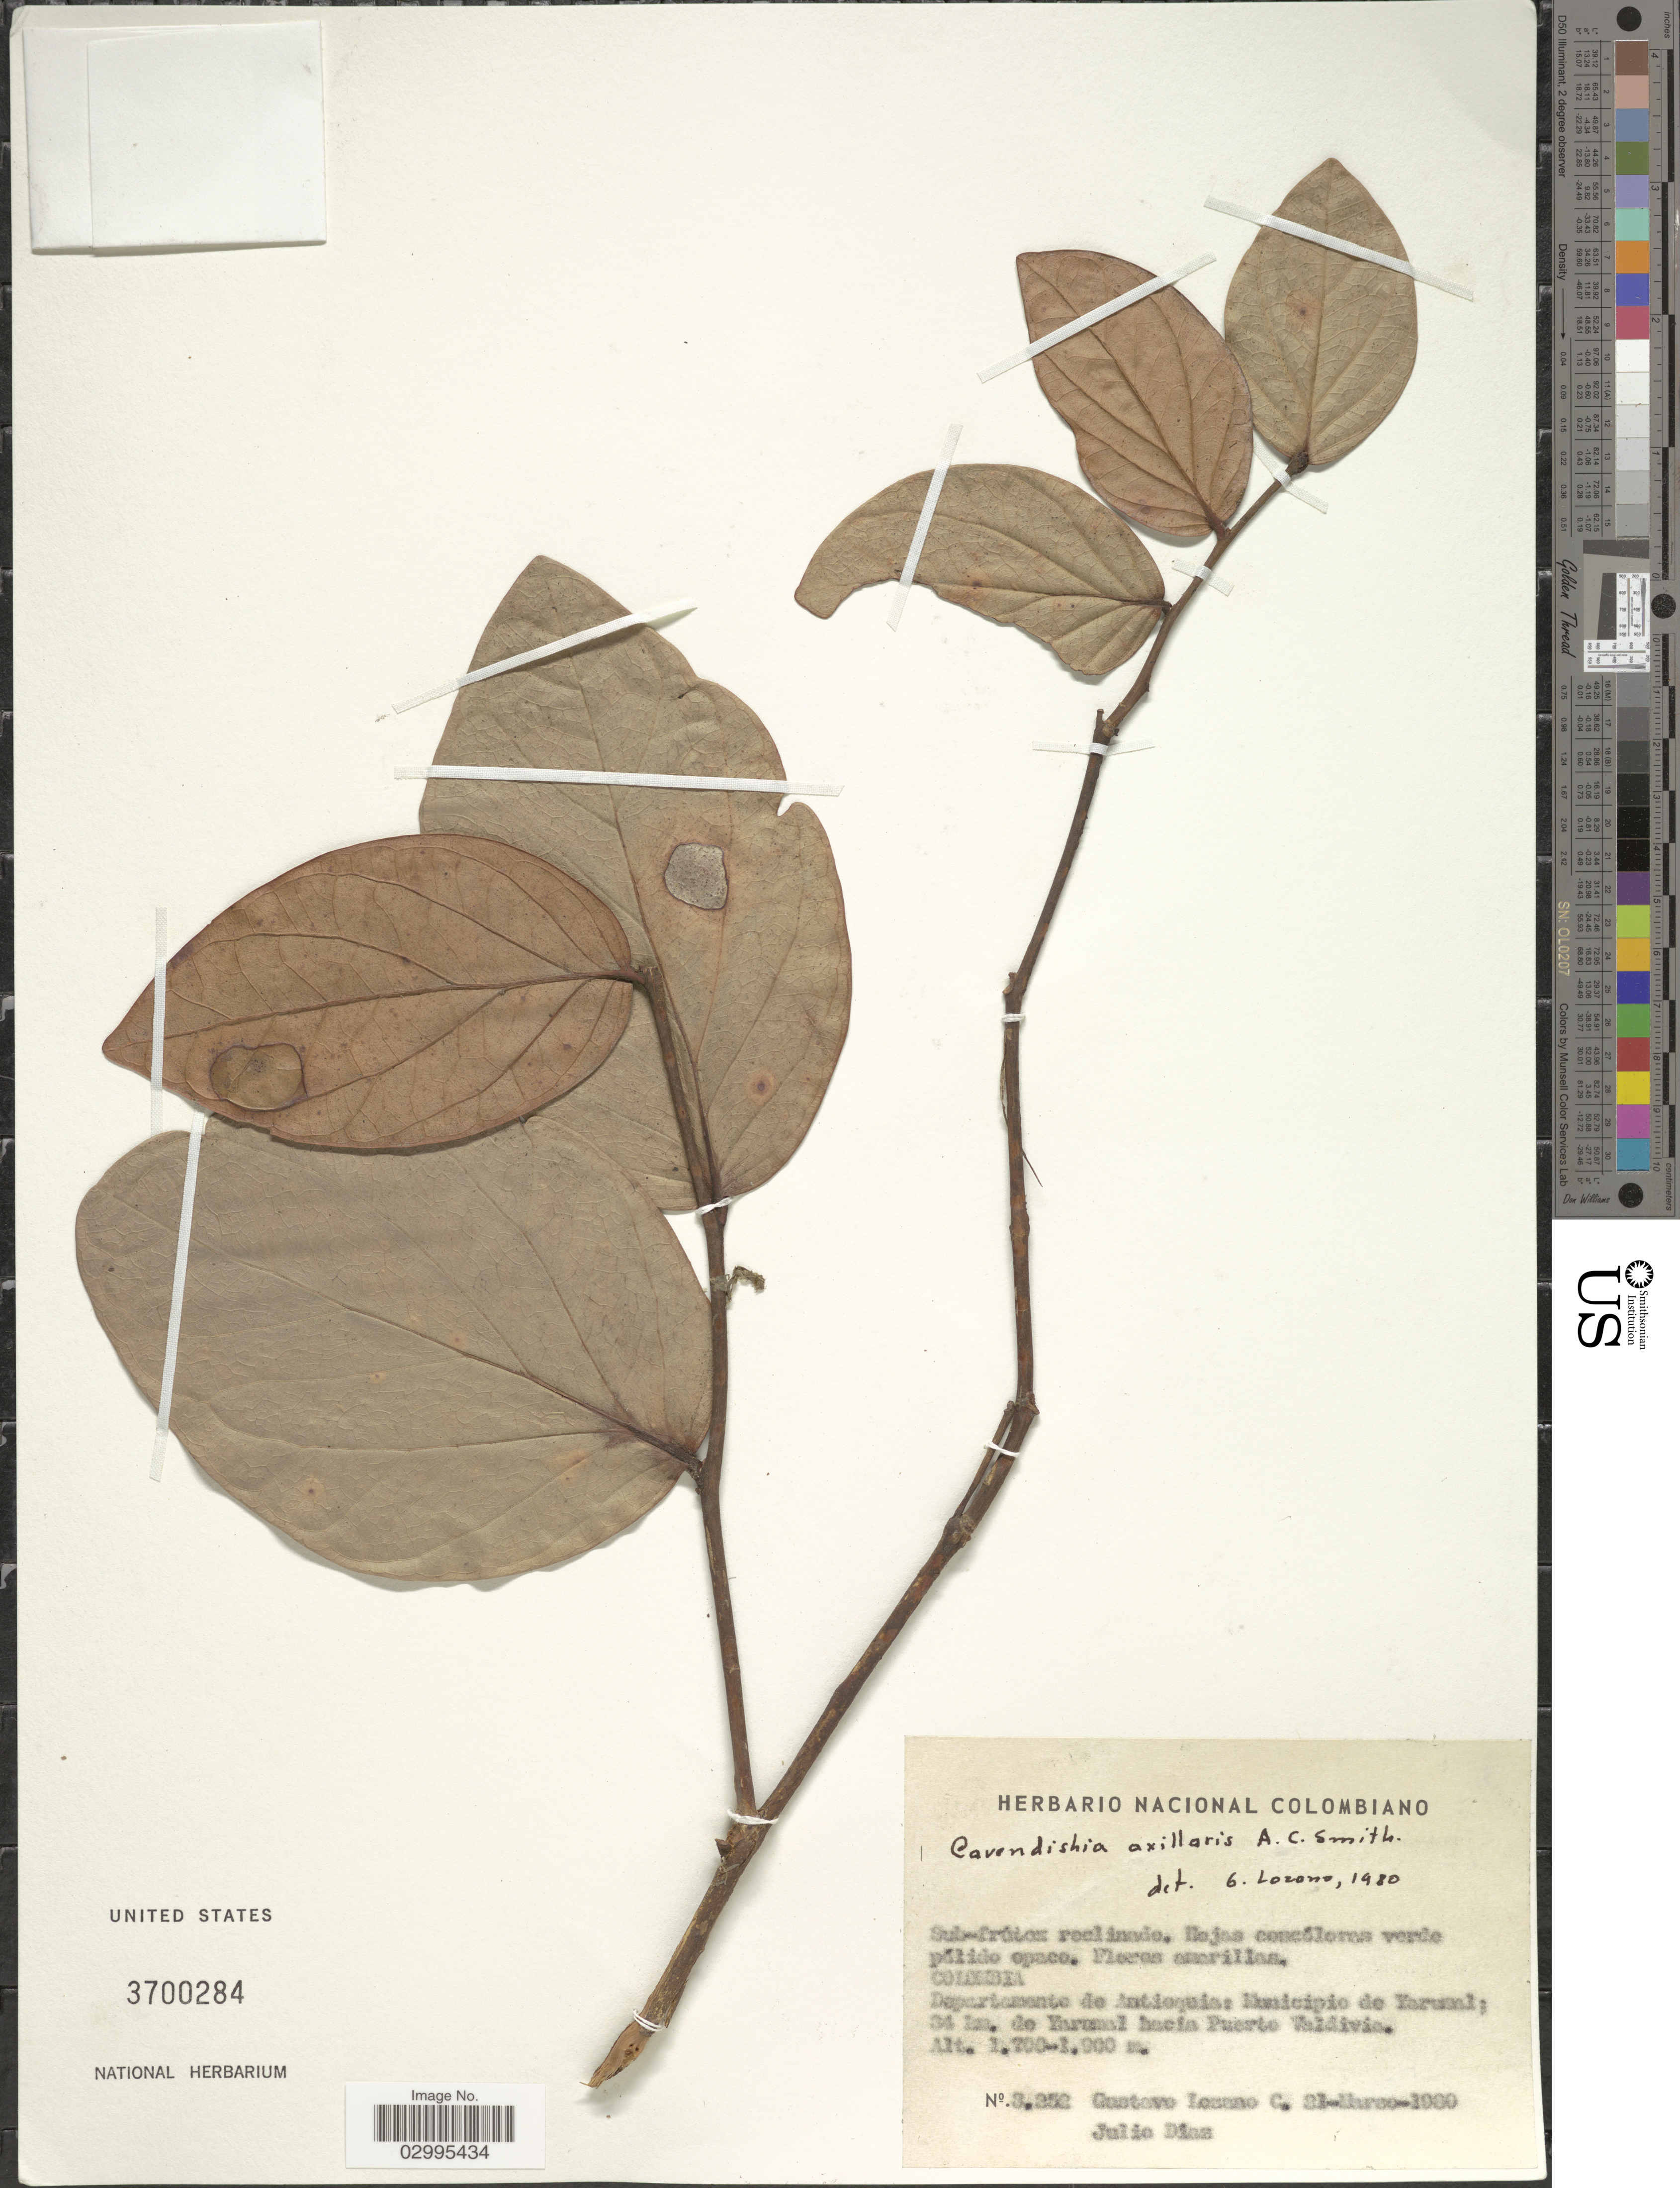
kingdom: Plantae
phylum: Tracheophyta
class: Magnoliopsida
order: Ericales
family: Ericaceae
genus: Cavendishia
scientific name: Cavendishia axillaris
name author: A.C. Sm.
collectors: G. Lozano-Contreras & J. Diaz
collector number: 3252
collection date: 1980-03-21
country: Colombia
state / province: Antioquia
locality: Departamento de Antioquia: Municipio de Yarunal; 34 km de Yaramal hacia Puerto Valdivia.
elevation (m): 1700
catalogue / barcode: US 3700284